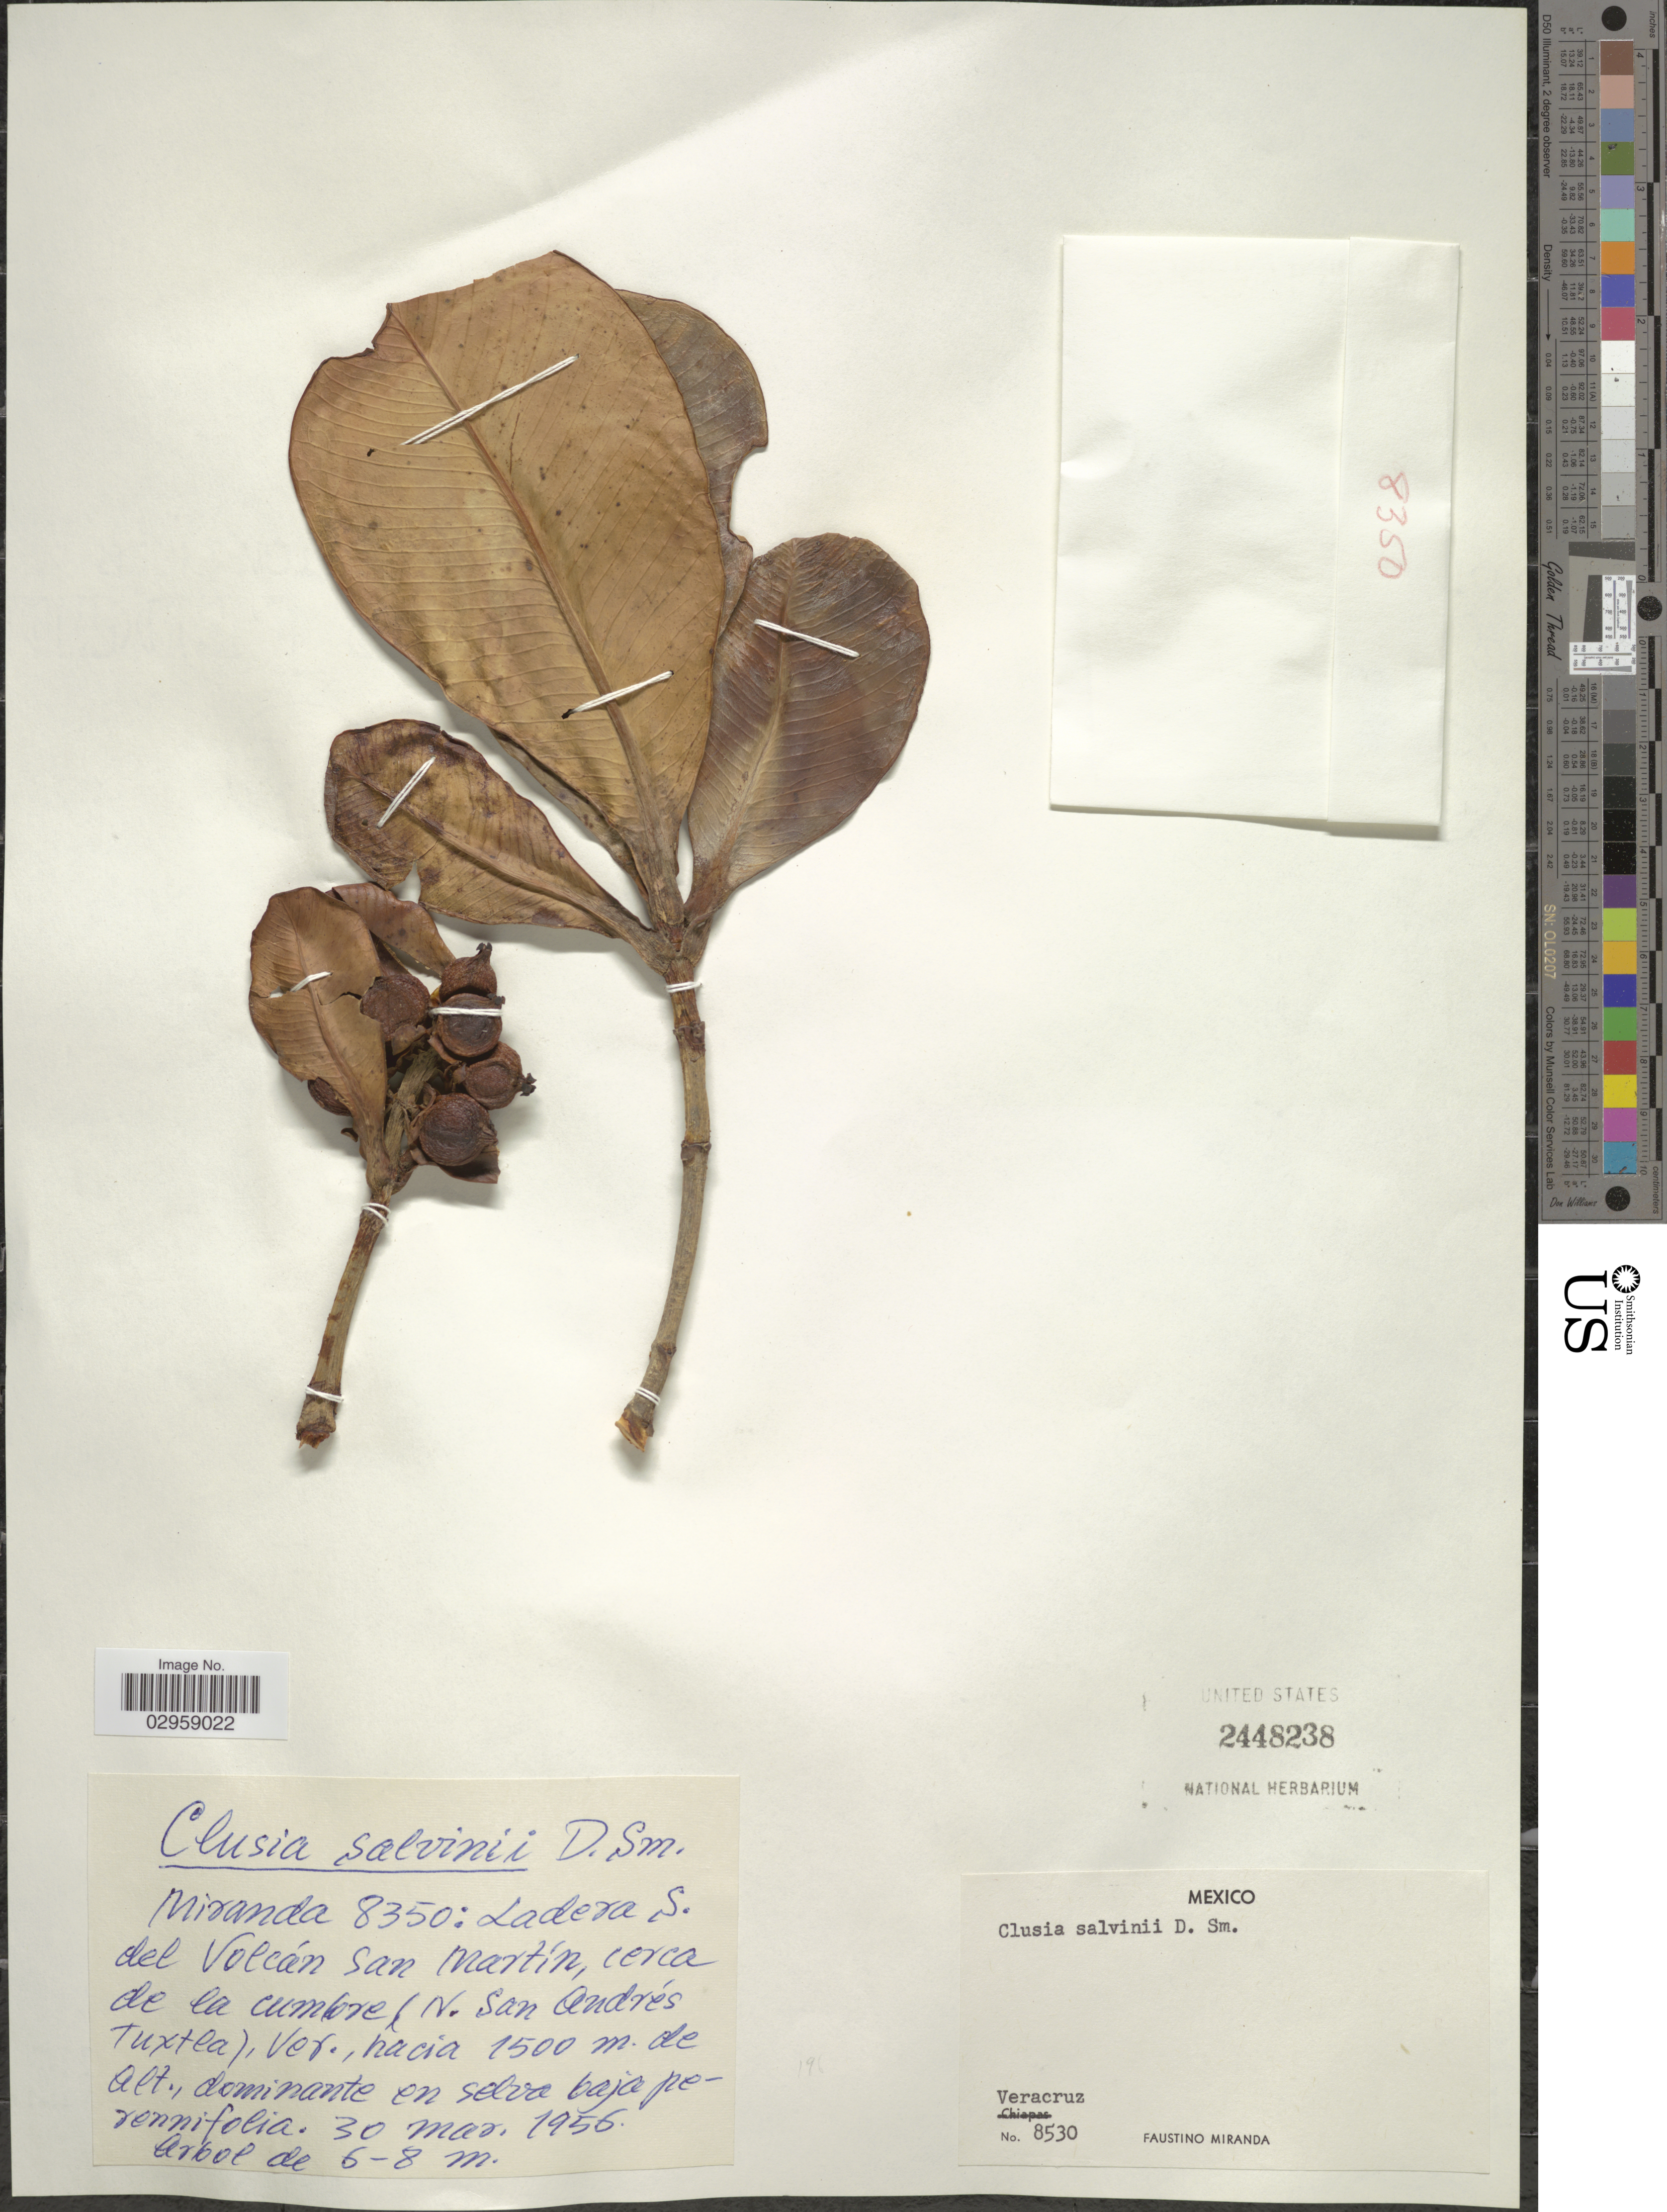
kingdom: Plantae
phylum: Tracheophyta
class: Magnoliopsida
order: Malpighiales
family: Clusiaceae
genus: Clusia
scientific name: Clusia salvinii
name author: Donn. Sm.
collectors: F. Miranda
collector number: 8530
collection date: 1956-03-30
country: Mexico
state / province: Veracruz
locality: Ladera S. del Volcán San Martín, cerca de la cumbre (N. San Andrés Tuxtla), Ver.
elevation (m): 1500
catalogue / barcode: US 2448238